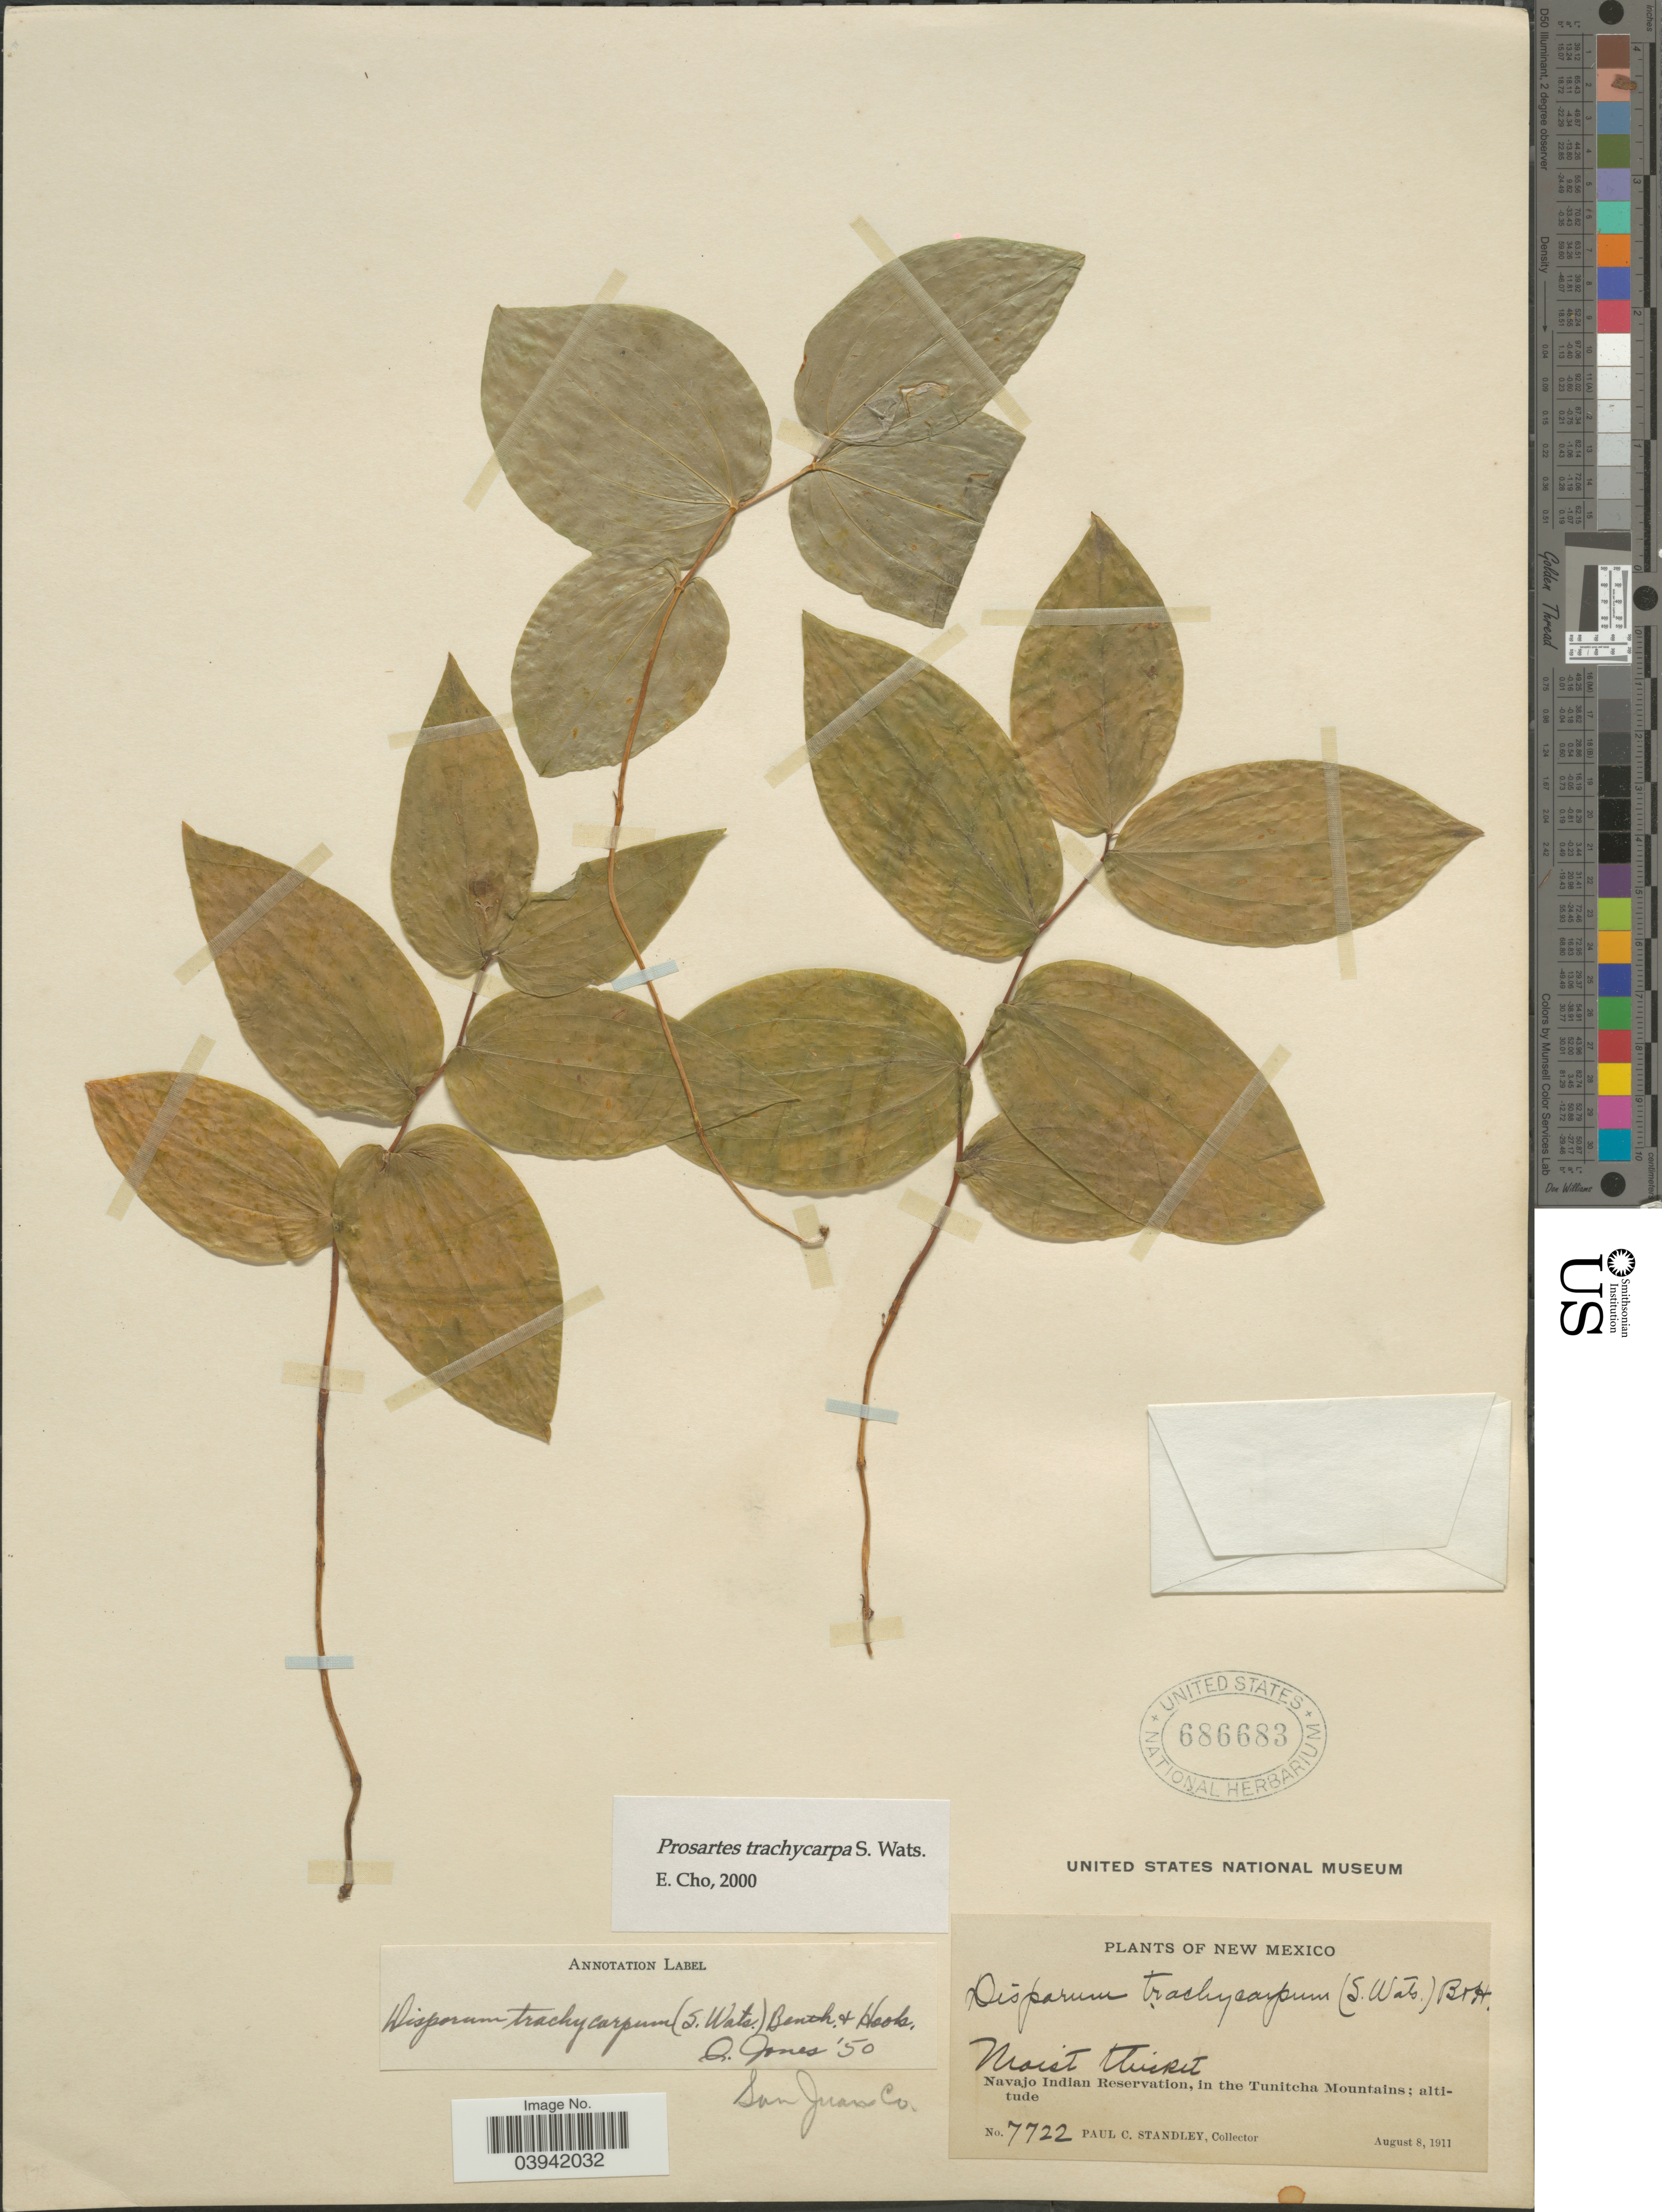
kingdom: Plantae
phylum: Tracheophyta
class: Liliopsida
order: Liliales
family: Liliaceae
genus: Prosartes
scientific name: Prosartes trachycarpa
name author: S. Watson in C. King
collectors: P. C. Standley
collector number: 7722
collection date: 1911-08-08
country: United States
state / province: New Mexico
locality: San Juan Co. Navajo Indian Reservation, in the Tunitcha Mountains.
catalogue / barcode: US 686683